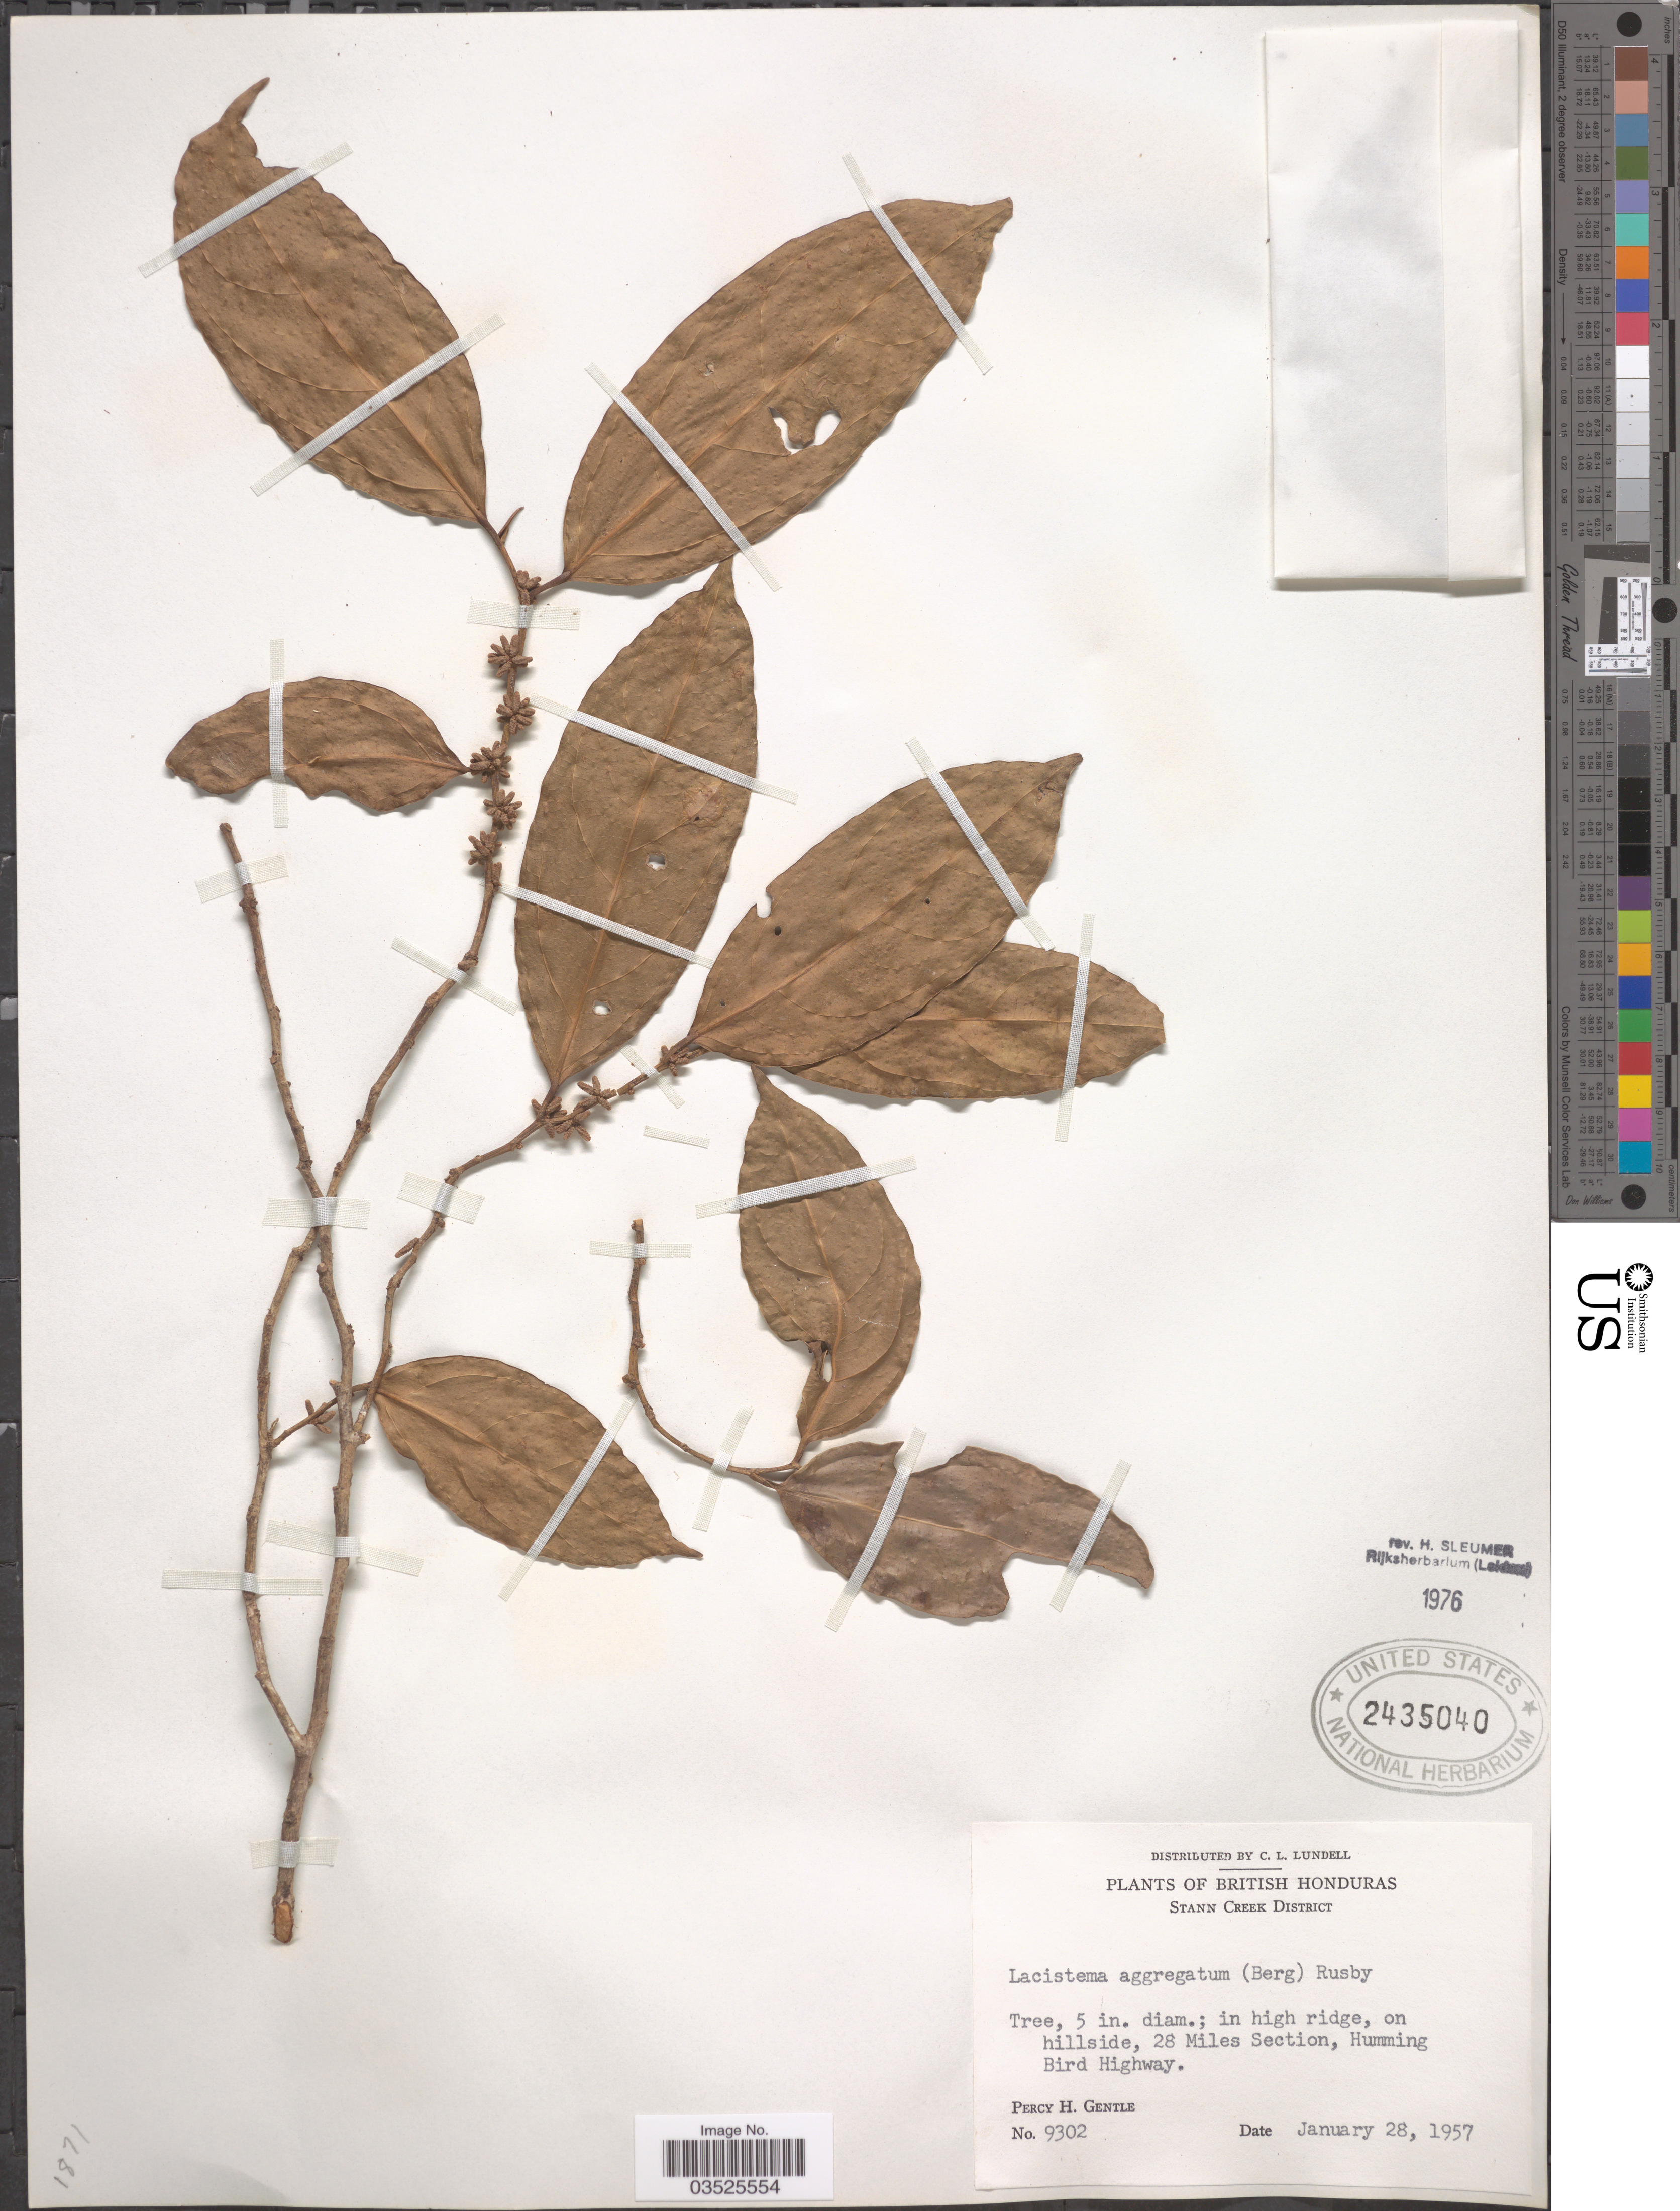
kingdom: Plantae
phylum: Tracheophyta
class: Magnoliopsida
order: Malpighiales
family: Lacistemataceae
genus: Lacistema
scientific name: Lacistema aggregatum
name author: (P.J. Bergius) Rusby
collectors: P. H. Gentle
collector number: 9302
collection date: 1957-01-28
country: Belize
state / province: Stann Creek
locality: British Honduras. Stann Creek District. On hillside, 28 Miles Section, Humming Bird Highway.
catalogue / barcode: US 2435040